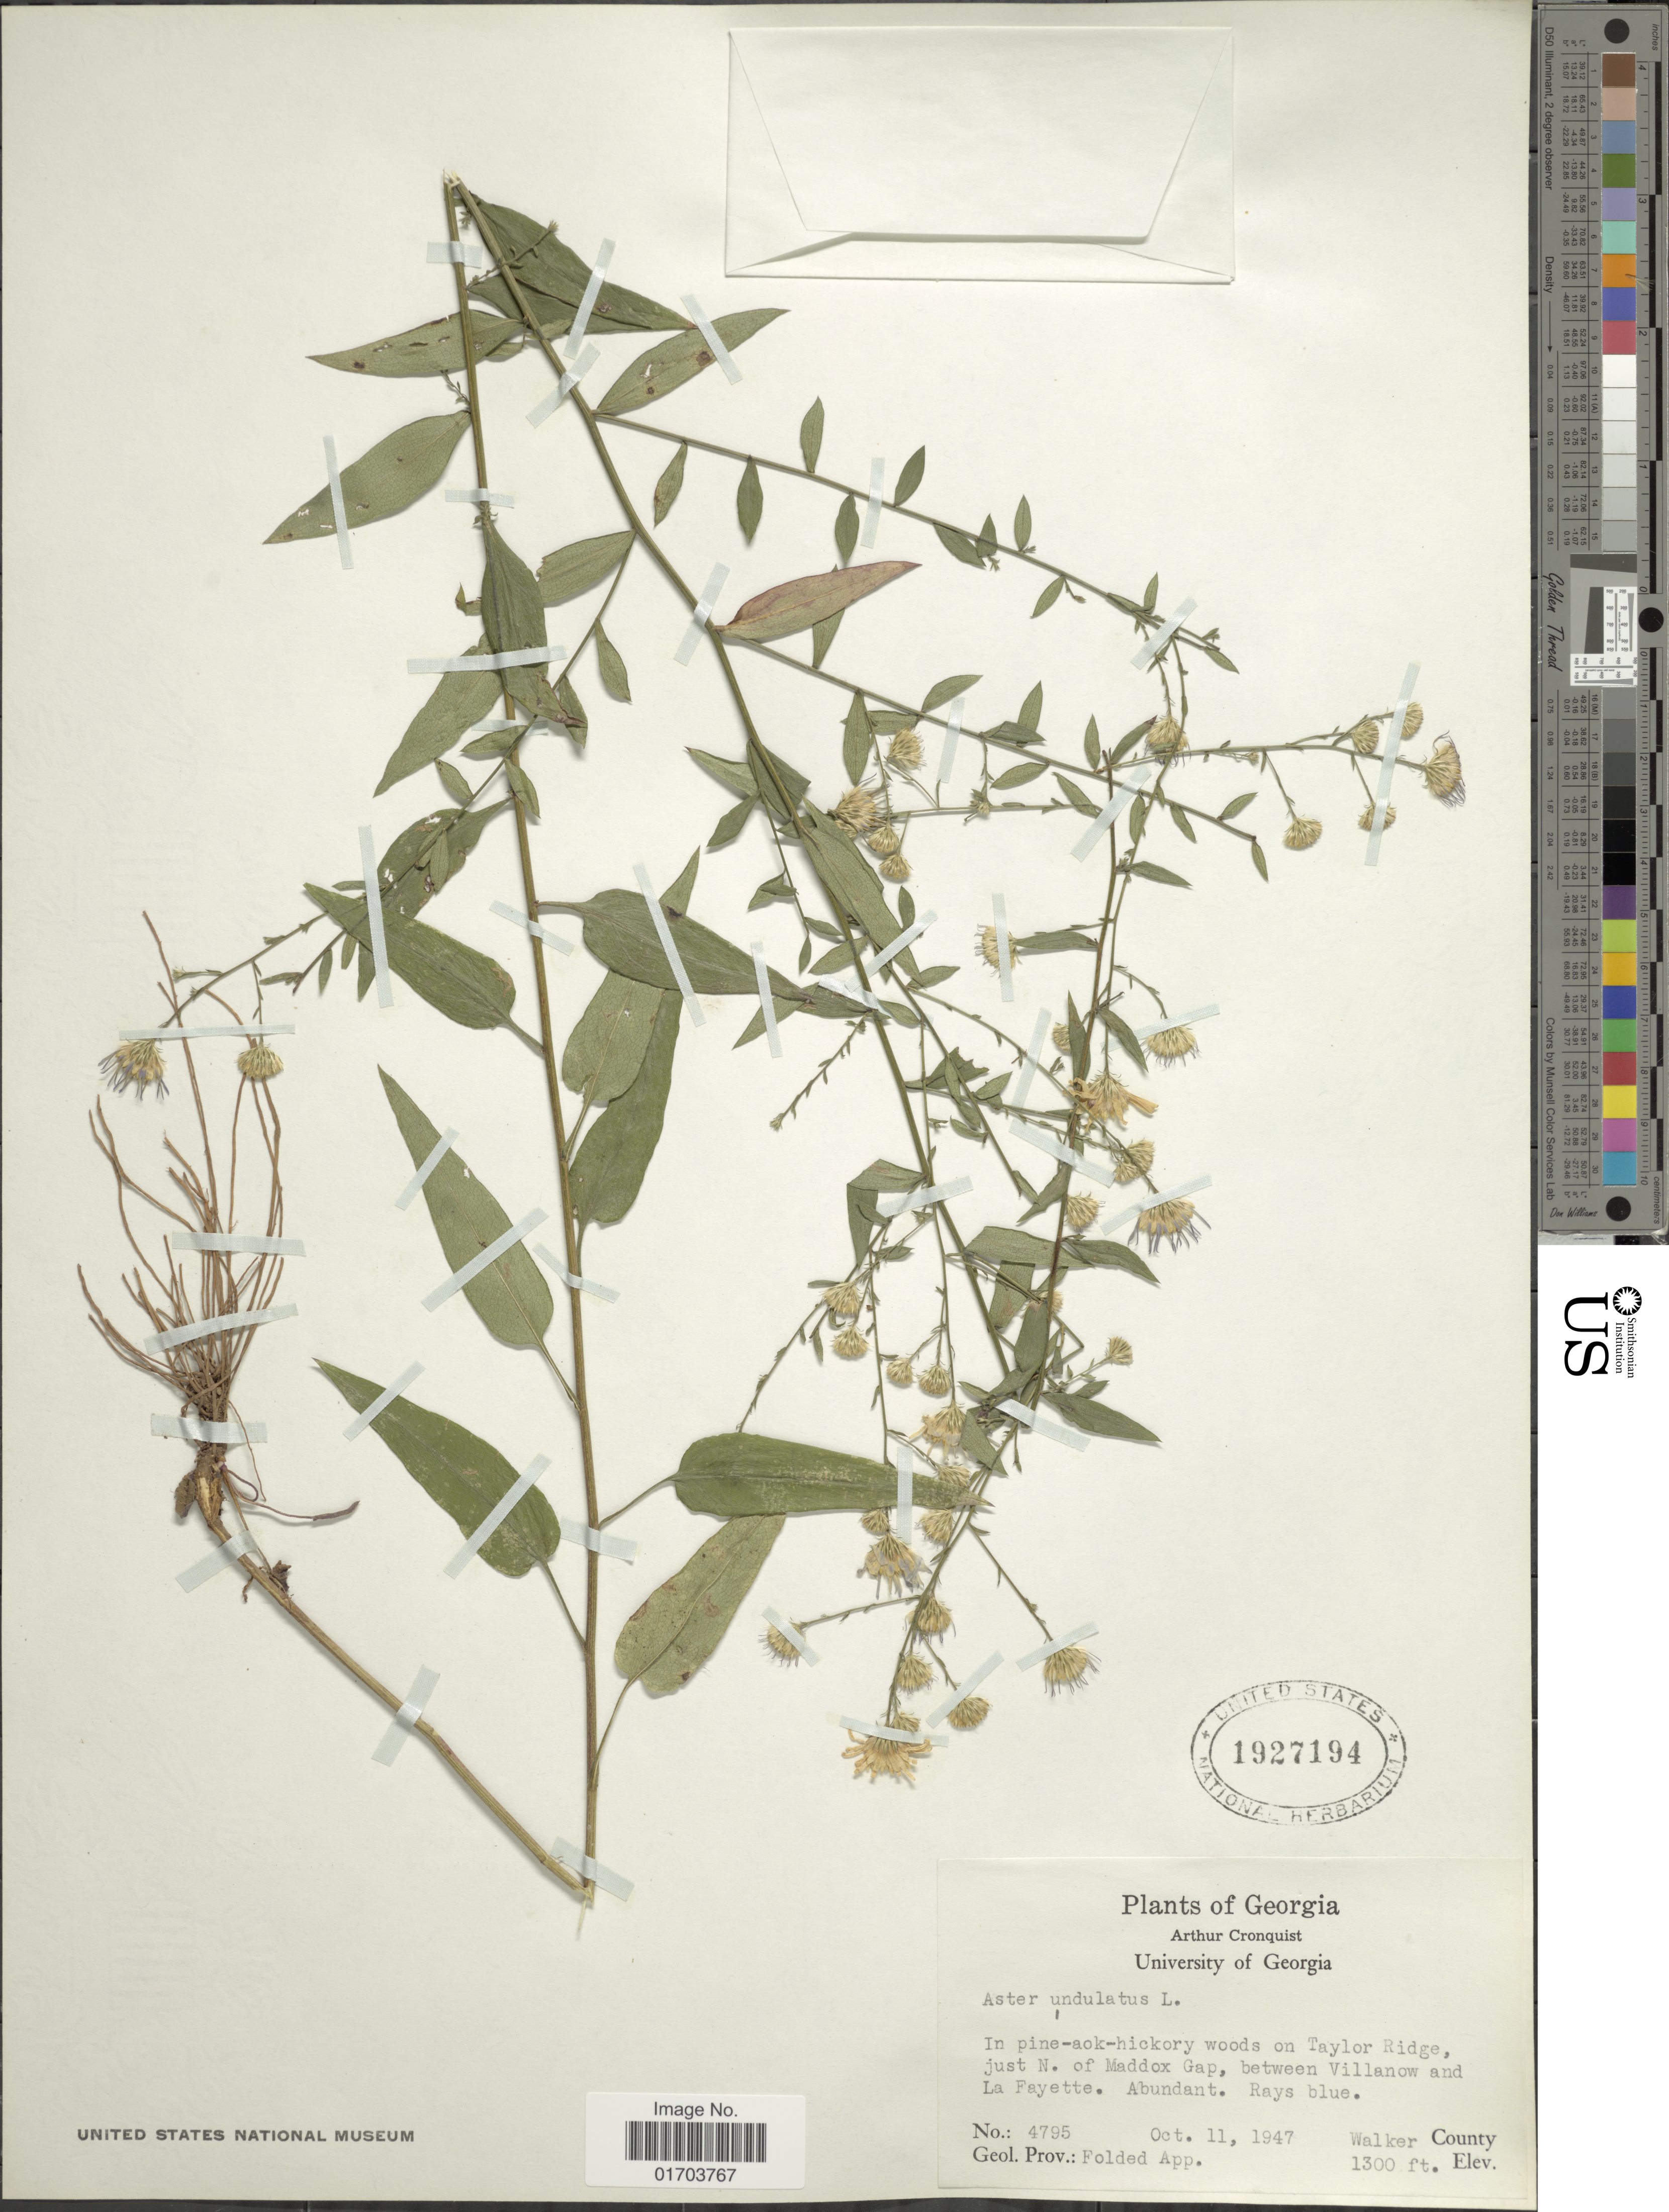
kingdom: Plantae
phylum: Tracheophyta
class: Magnoliopsida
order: Asterales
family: Asteraceae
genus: Symphyotrichum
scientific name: Symphyotrichum undulatum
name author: (L.) G.L. Nesom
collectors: A. J. Cronquist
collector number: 4795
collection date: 1947-10-11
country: United States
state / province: Georgia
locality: In pine-oak-hickery woods on Taylor Ridge, just N. of Maddox Gap, between Villanow and La Fayette, Walker County, Geol. Prov: Folded App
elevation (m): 396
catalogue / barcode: US 1927194